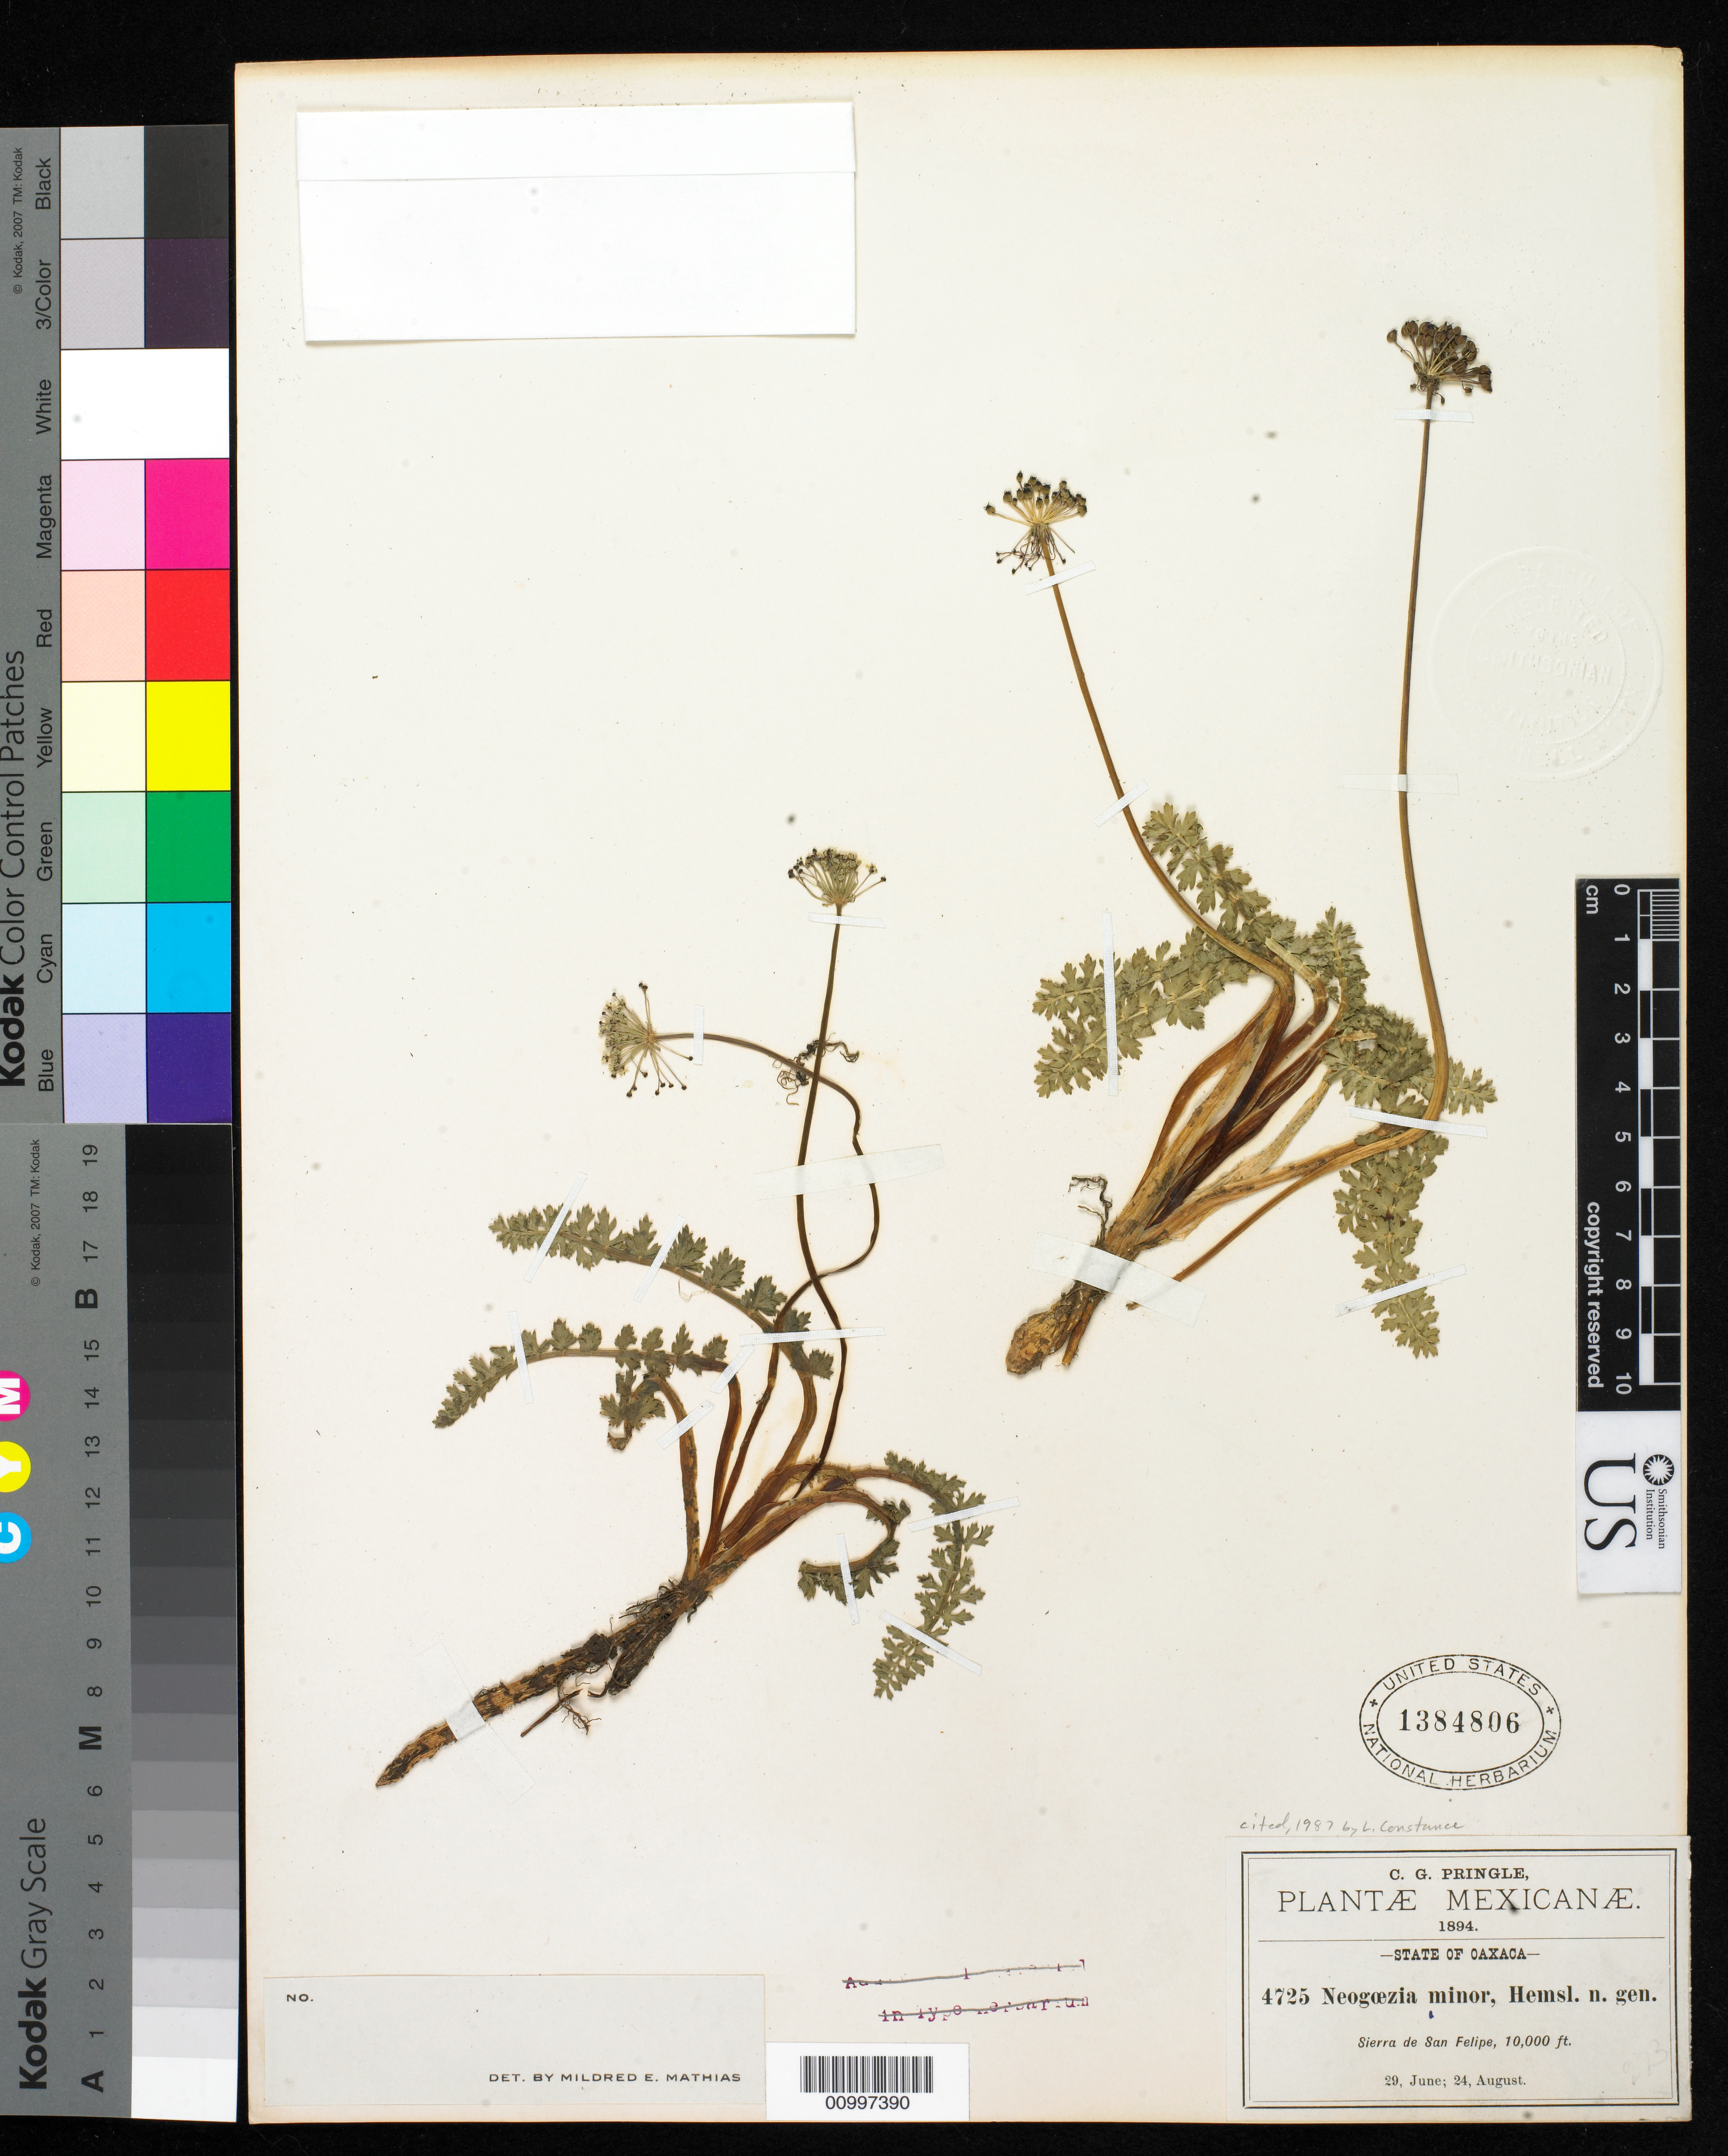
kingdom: Plantae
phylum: Tracheophyta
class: Magnoliopsida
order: Apiales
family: Apiaceae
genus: Neogoezia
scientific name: Neogoezia minor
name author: Hemsl.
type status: Type Collection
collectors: C. G. Pringle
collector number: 4725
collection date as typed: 29 Jun 1894 and 24 Aug 1894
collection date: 1894-06-29,1894-08-24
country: Mexico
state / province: Oaxaca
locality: Sierra de San Felipe.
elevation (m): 3048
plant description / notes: From the herbarium of J. Donnell Smith.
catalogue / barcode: US 1384806